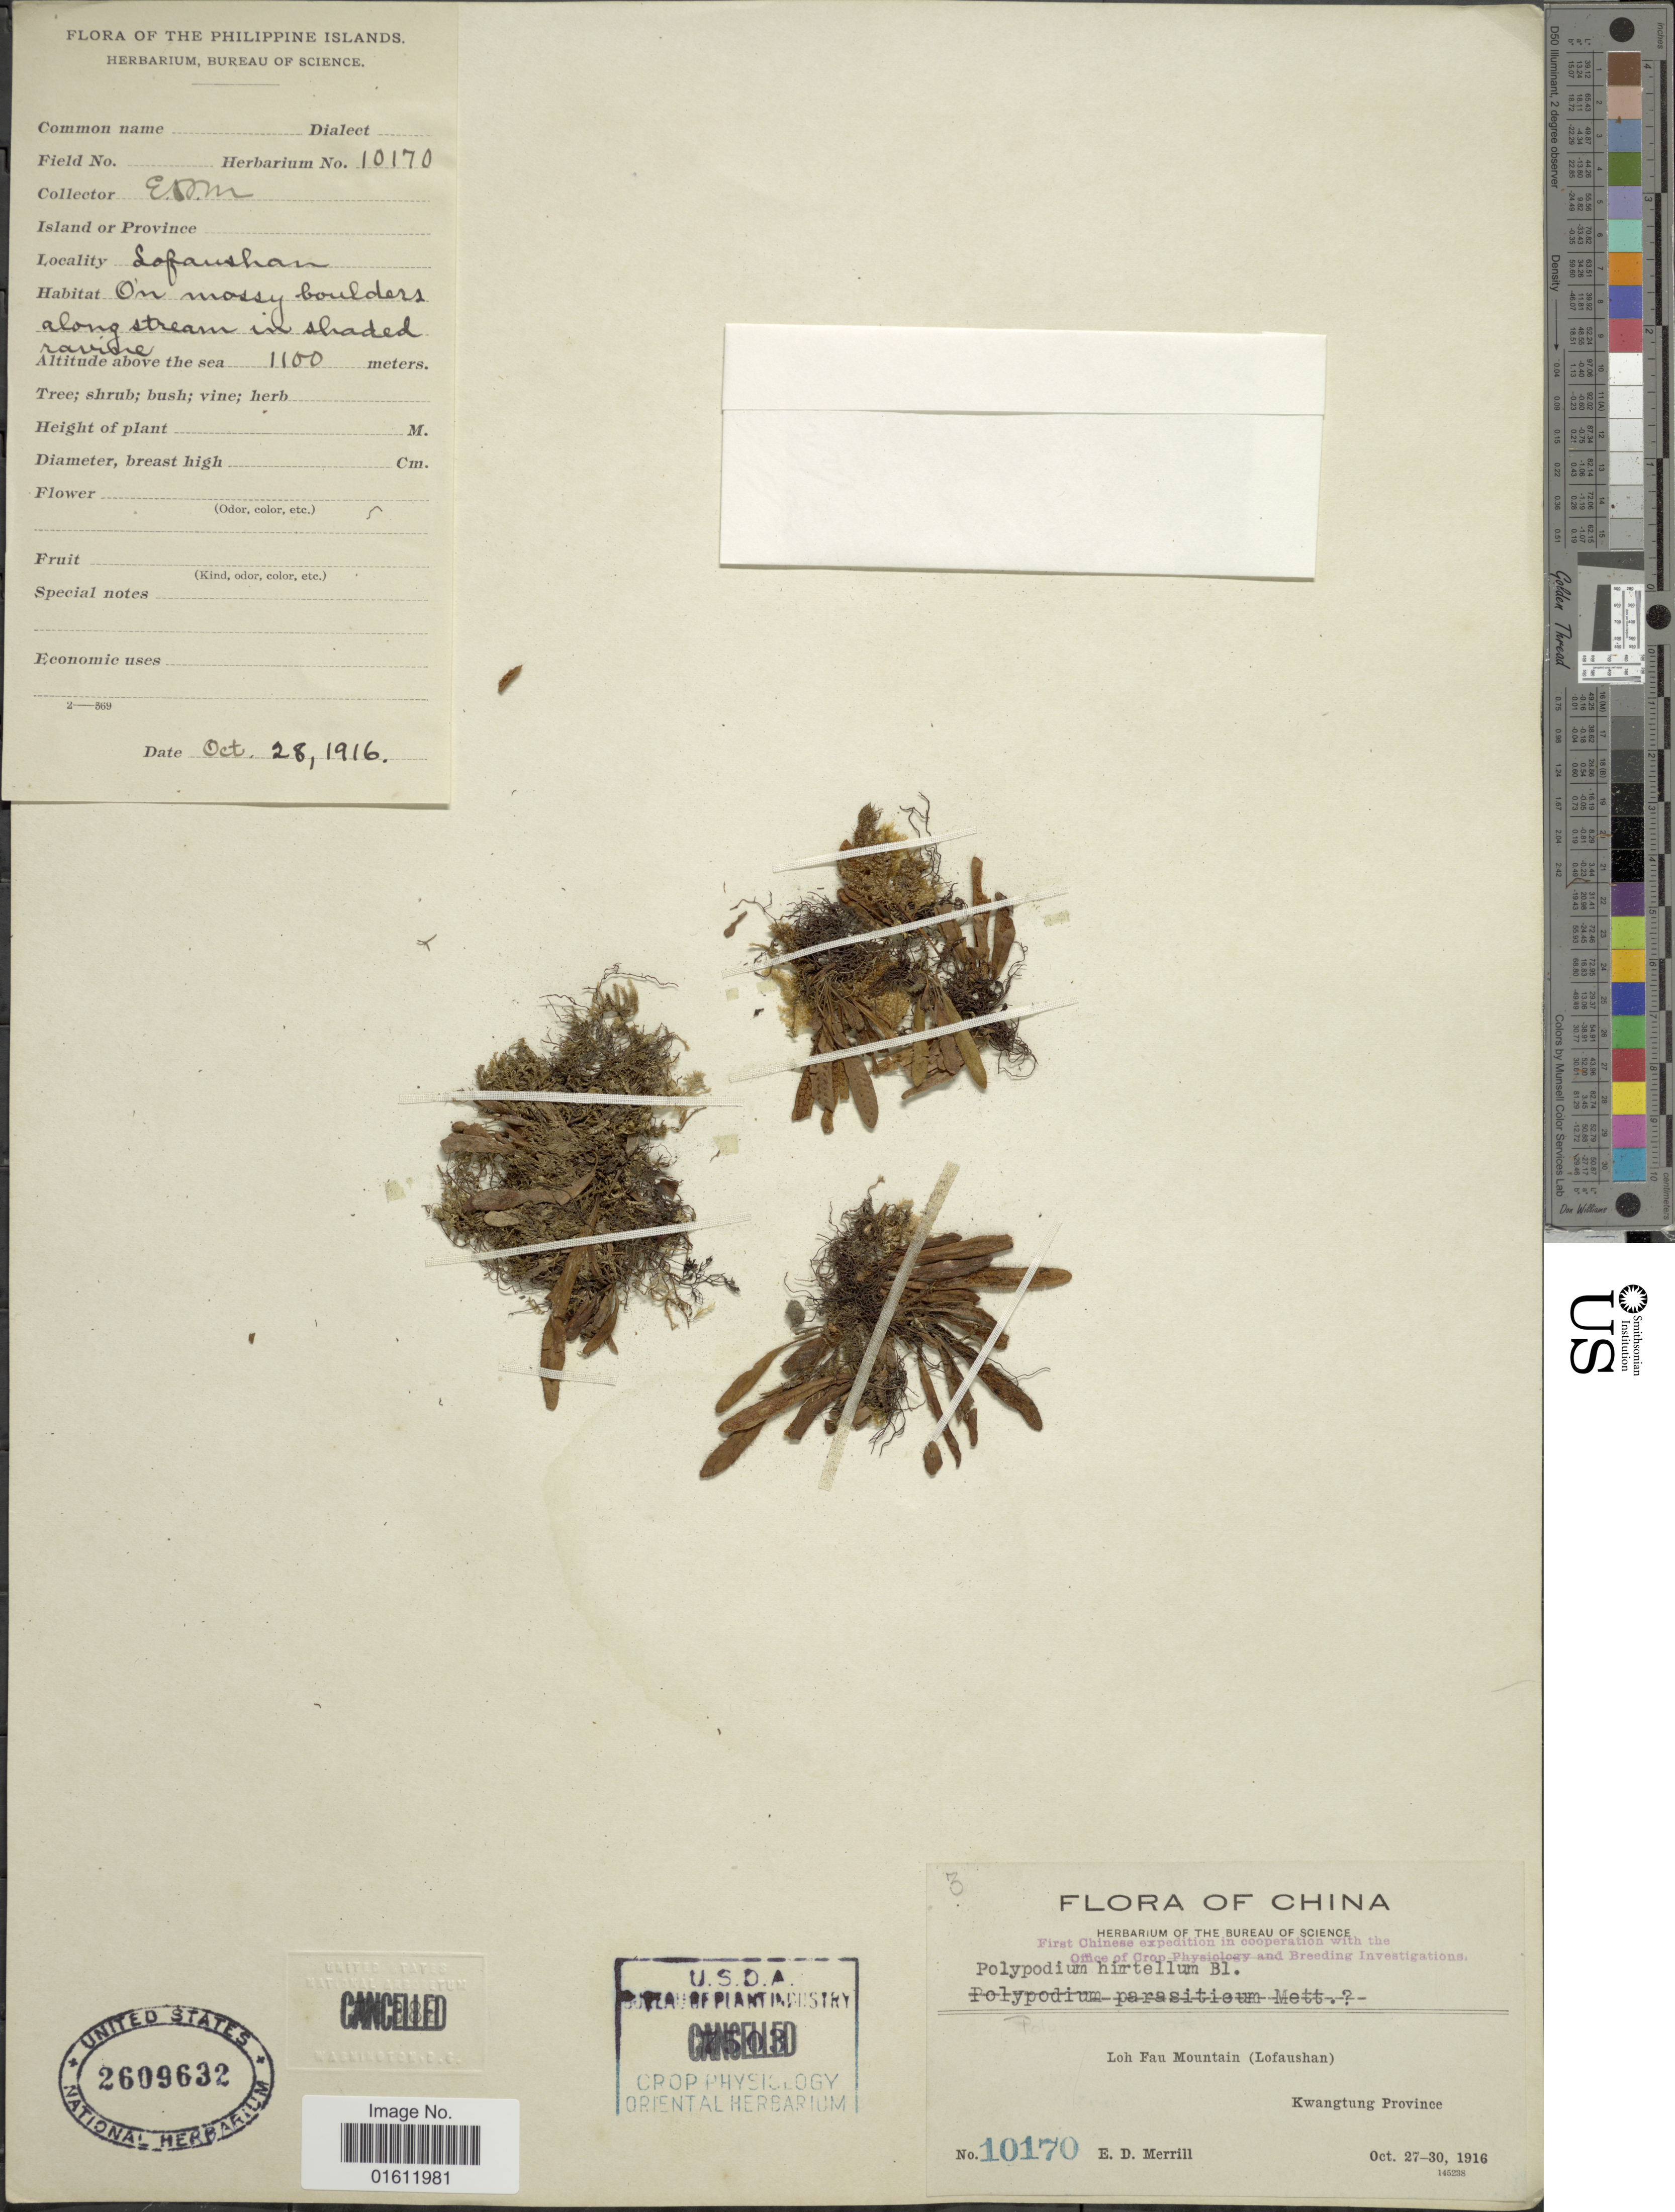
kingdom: Plantae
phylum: Tracheophyta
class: Polypodiopsida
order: Polypodiales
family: Polypodiaceae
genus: Oreogrammitis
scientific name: Oreogrammitis dorsipila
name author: (Christ) Parris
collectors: E. D. Merrill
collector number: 1070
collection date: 1916-10-28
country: China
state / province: Guangdong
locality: Lofaushan Loh Fau Mountain, Kwangtung Province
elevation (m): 1100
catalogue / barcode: US 2609632